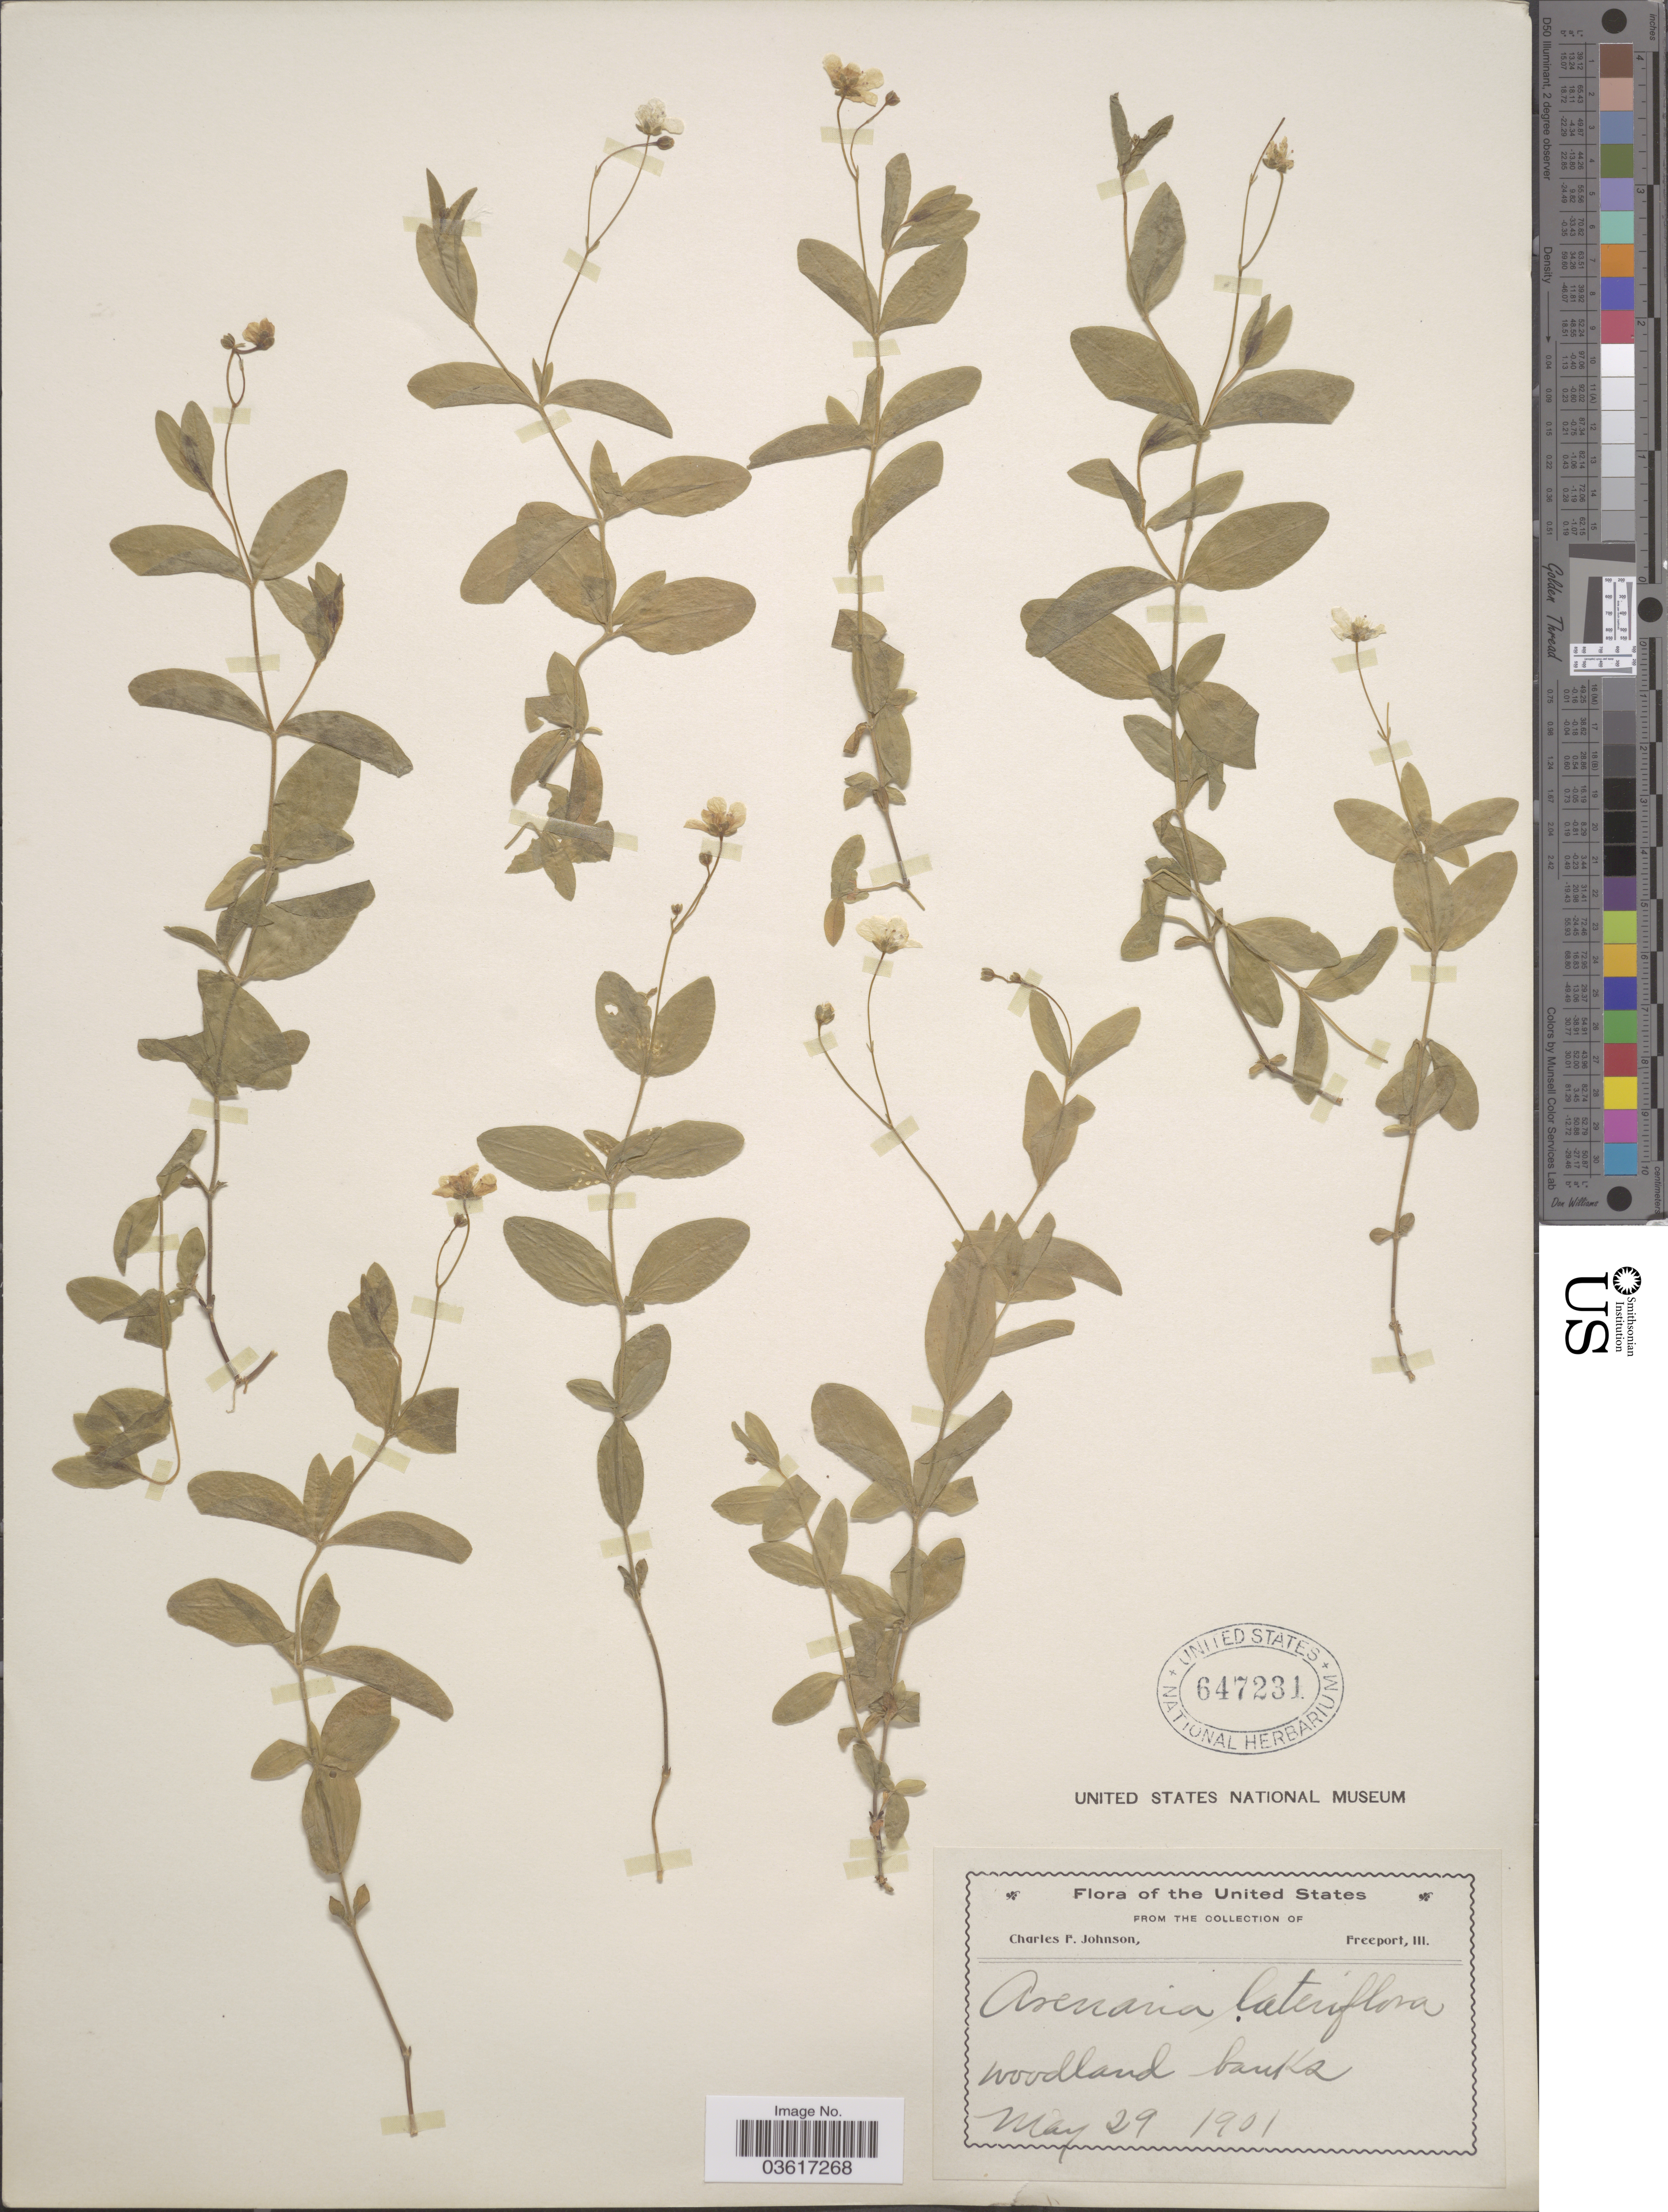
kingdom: Plantae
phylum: Tracheophyta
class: Magnoliopsida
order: Caryophyllales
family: Caryophyllaceae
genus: Moehringia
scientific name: Moehringia lateriflora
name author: (L.) Fenzl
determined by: Strong, Mark T., (BOT), Smithsonian Institution - National Museum of Natural History (UNITED STATES)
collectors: C. F. Johnson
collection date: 1901-05-29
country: United States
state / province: Illinois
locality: Freeport. Woodland banks.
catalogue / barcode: US 647231